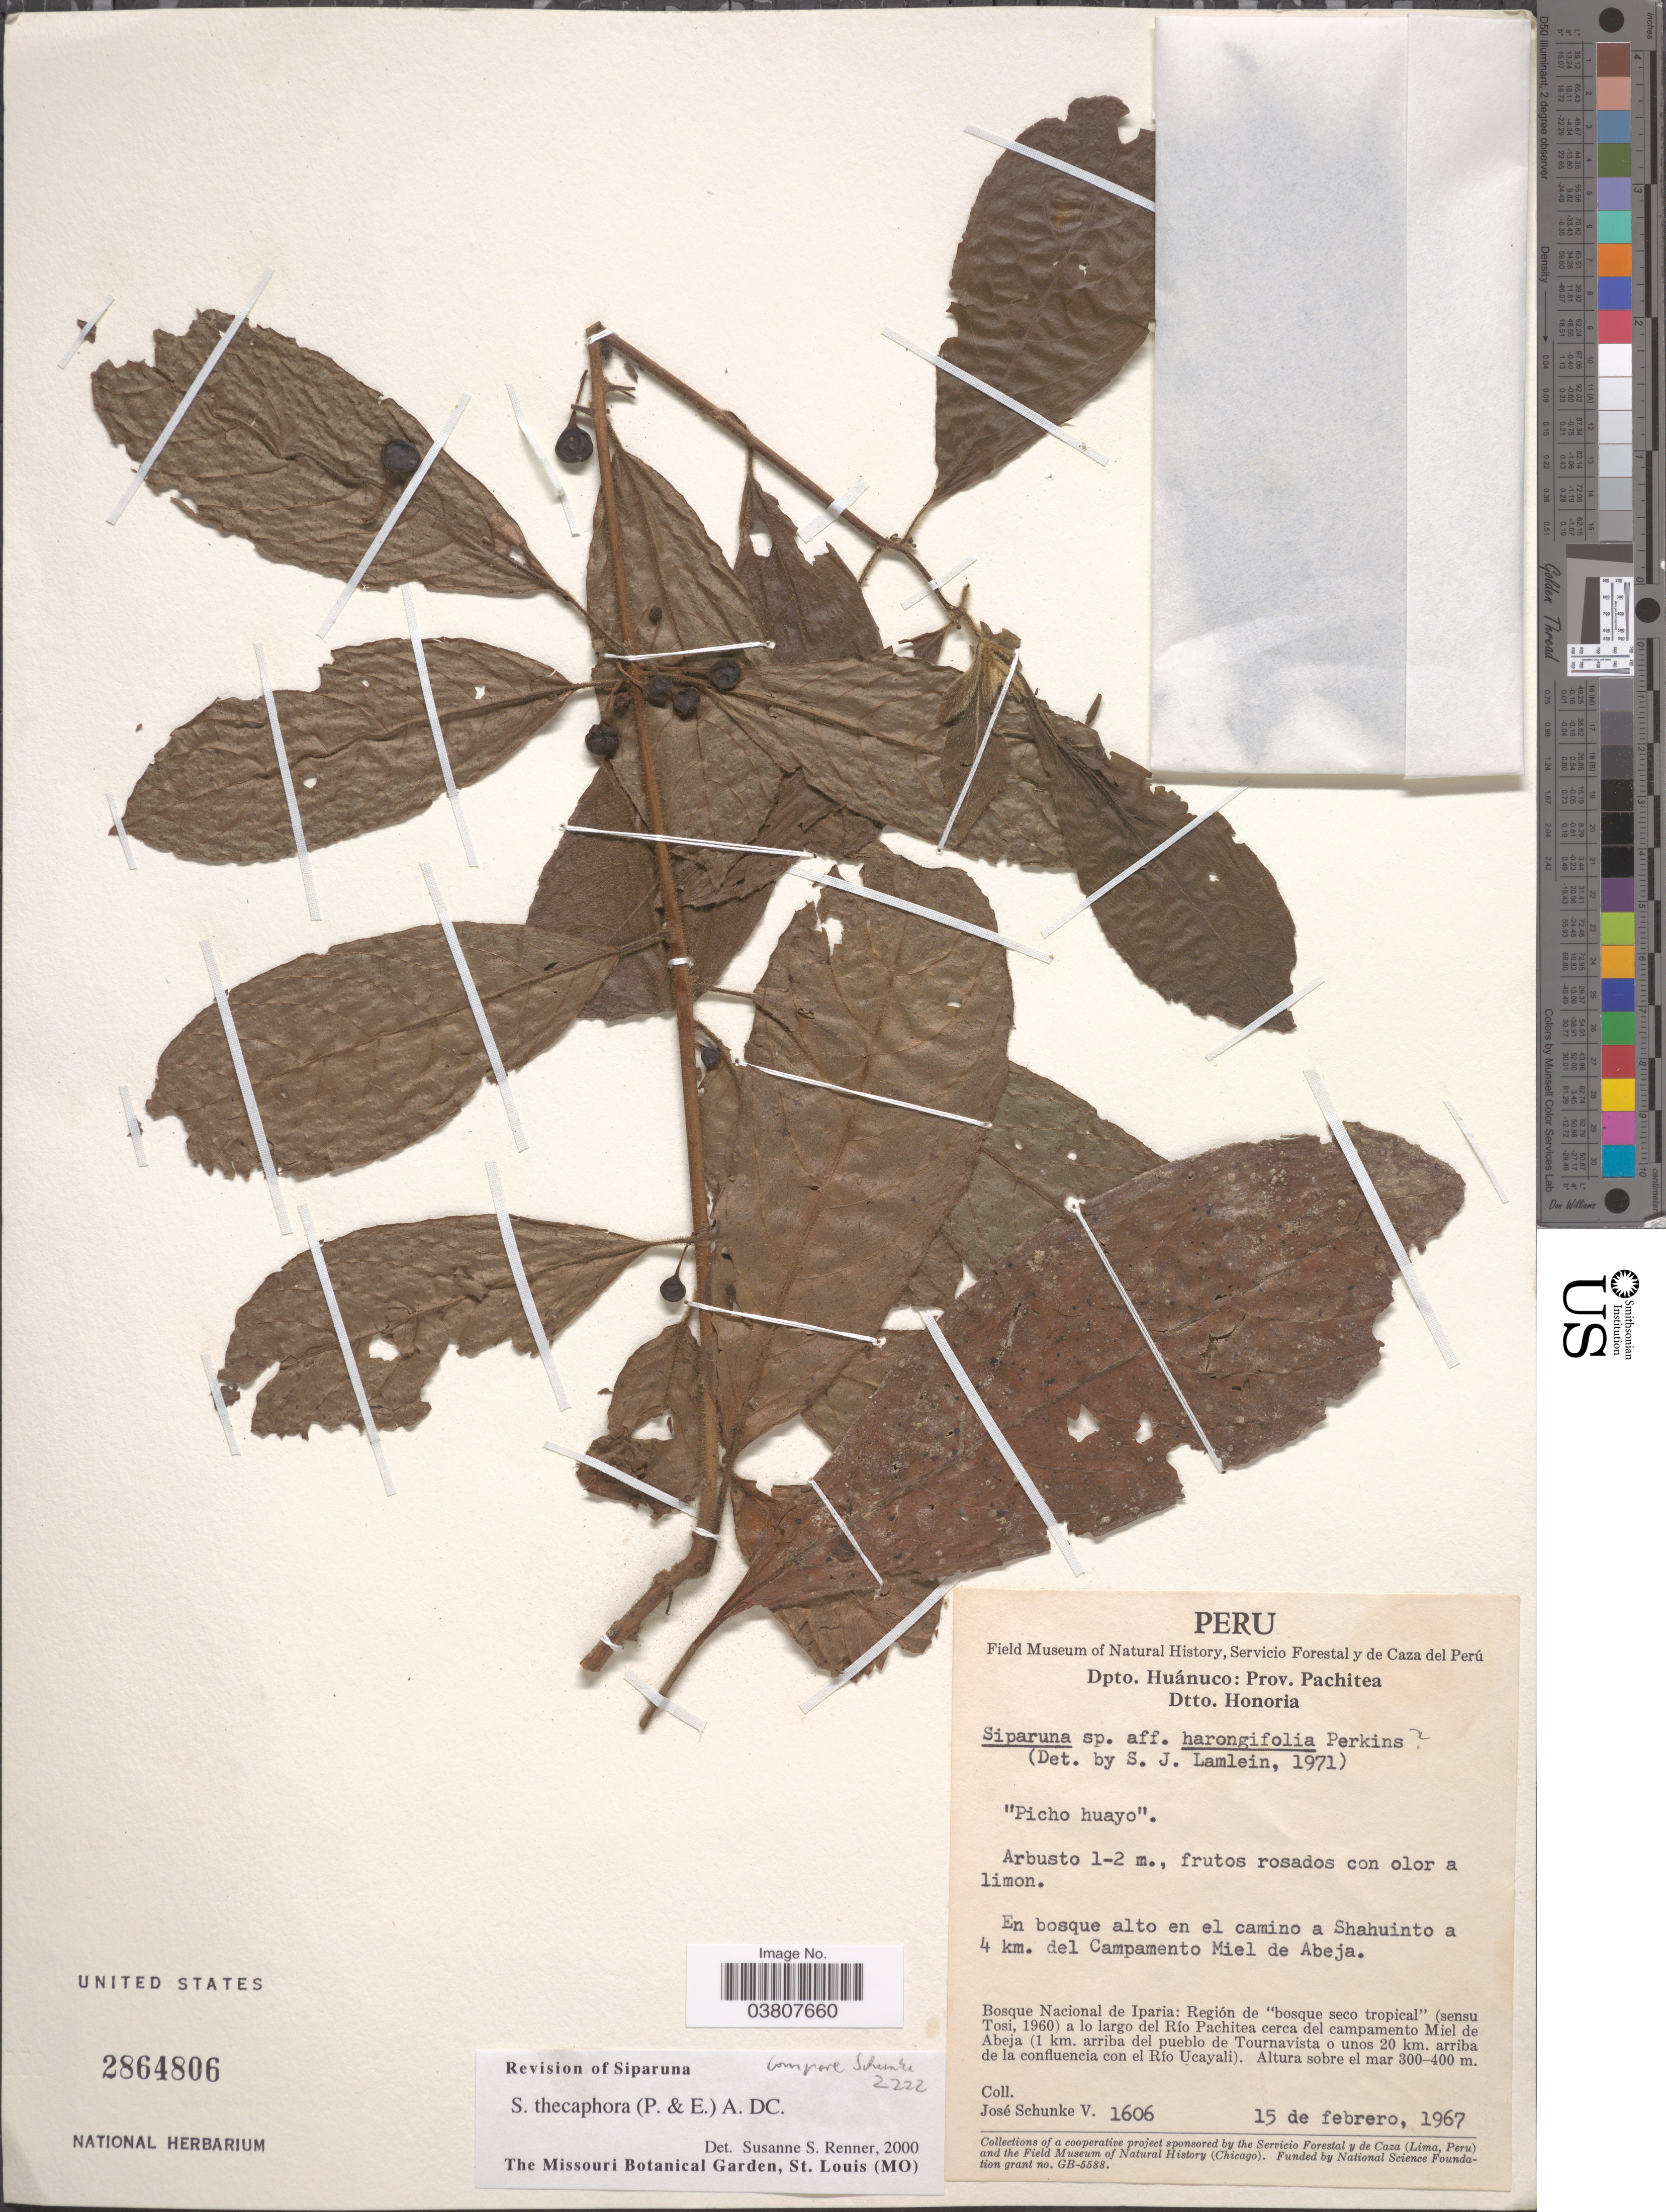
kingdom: Plantae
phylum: Tracheophyta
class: Magnoliopsida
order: Laurales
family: Siparunaceae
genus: Siparuna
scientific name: Siparuna thecaphora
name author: (Poepp. & Endl.) A. DC.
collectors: J. Schunke Vigo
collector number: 1606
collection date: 1967-02-15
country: Peru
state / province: Huánuco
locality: Dpto. Huánuco: Prov. Pachitea. Dtto. Honoria. En bosque alto en el camino a Shahuinto a 4 km. del Campamento Miel de Abeja. Bosque Nacional de Iparia: Región de "bosque seco tropical" (sensu Tosi, 1960) a lo largo del Río Pachitea cerca del campamento Miel de Abeja (1 km. arriba del pueblo de Tournavista o unos 20 km. arriba de la confluencia con el Río Ucayali).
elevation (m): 300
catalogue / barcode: US 2864806